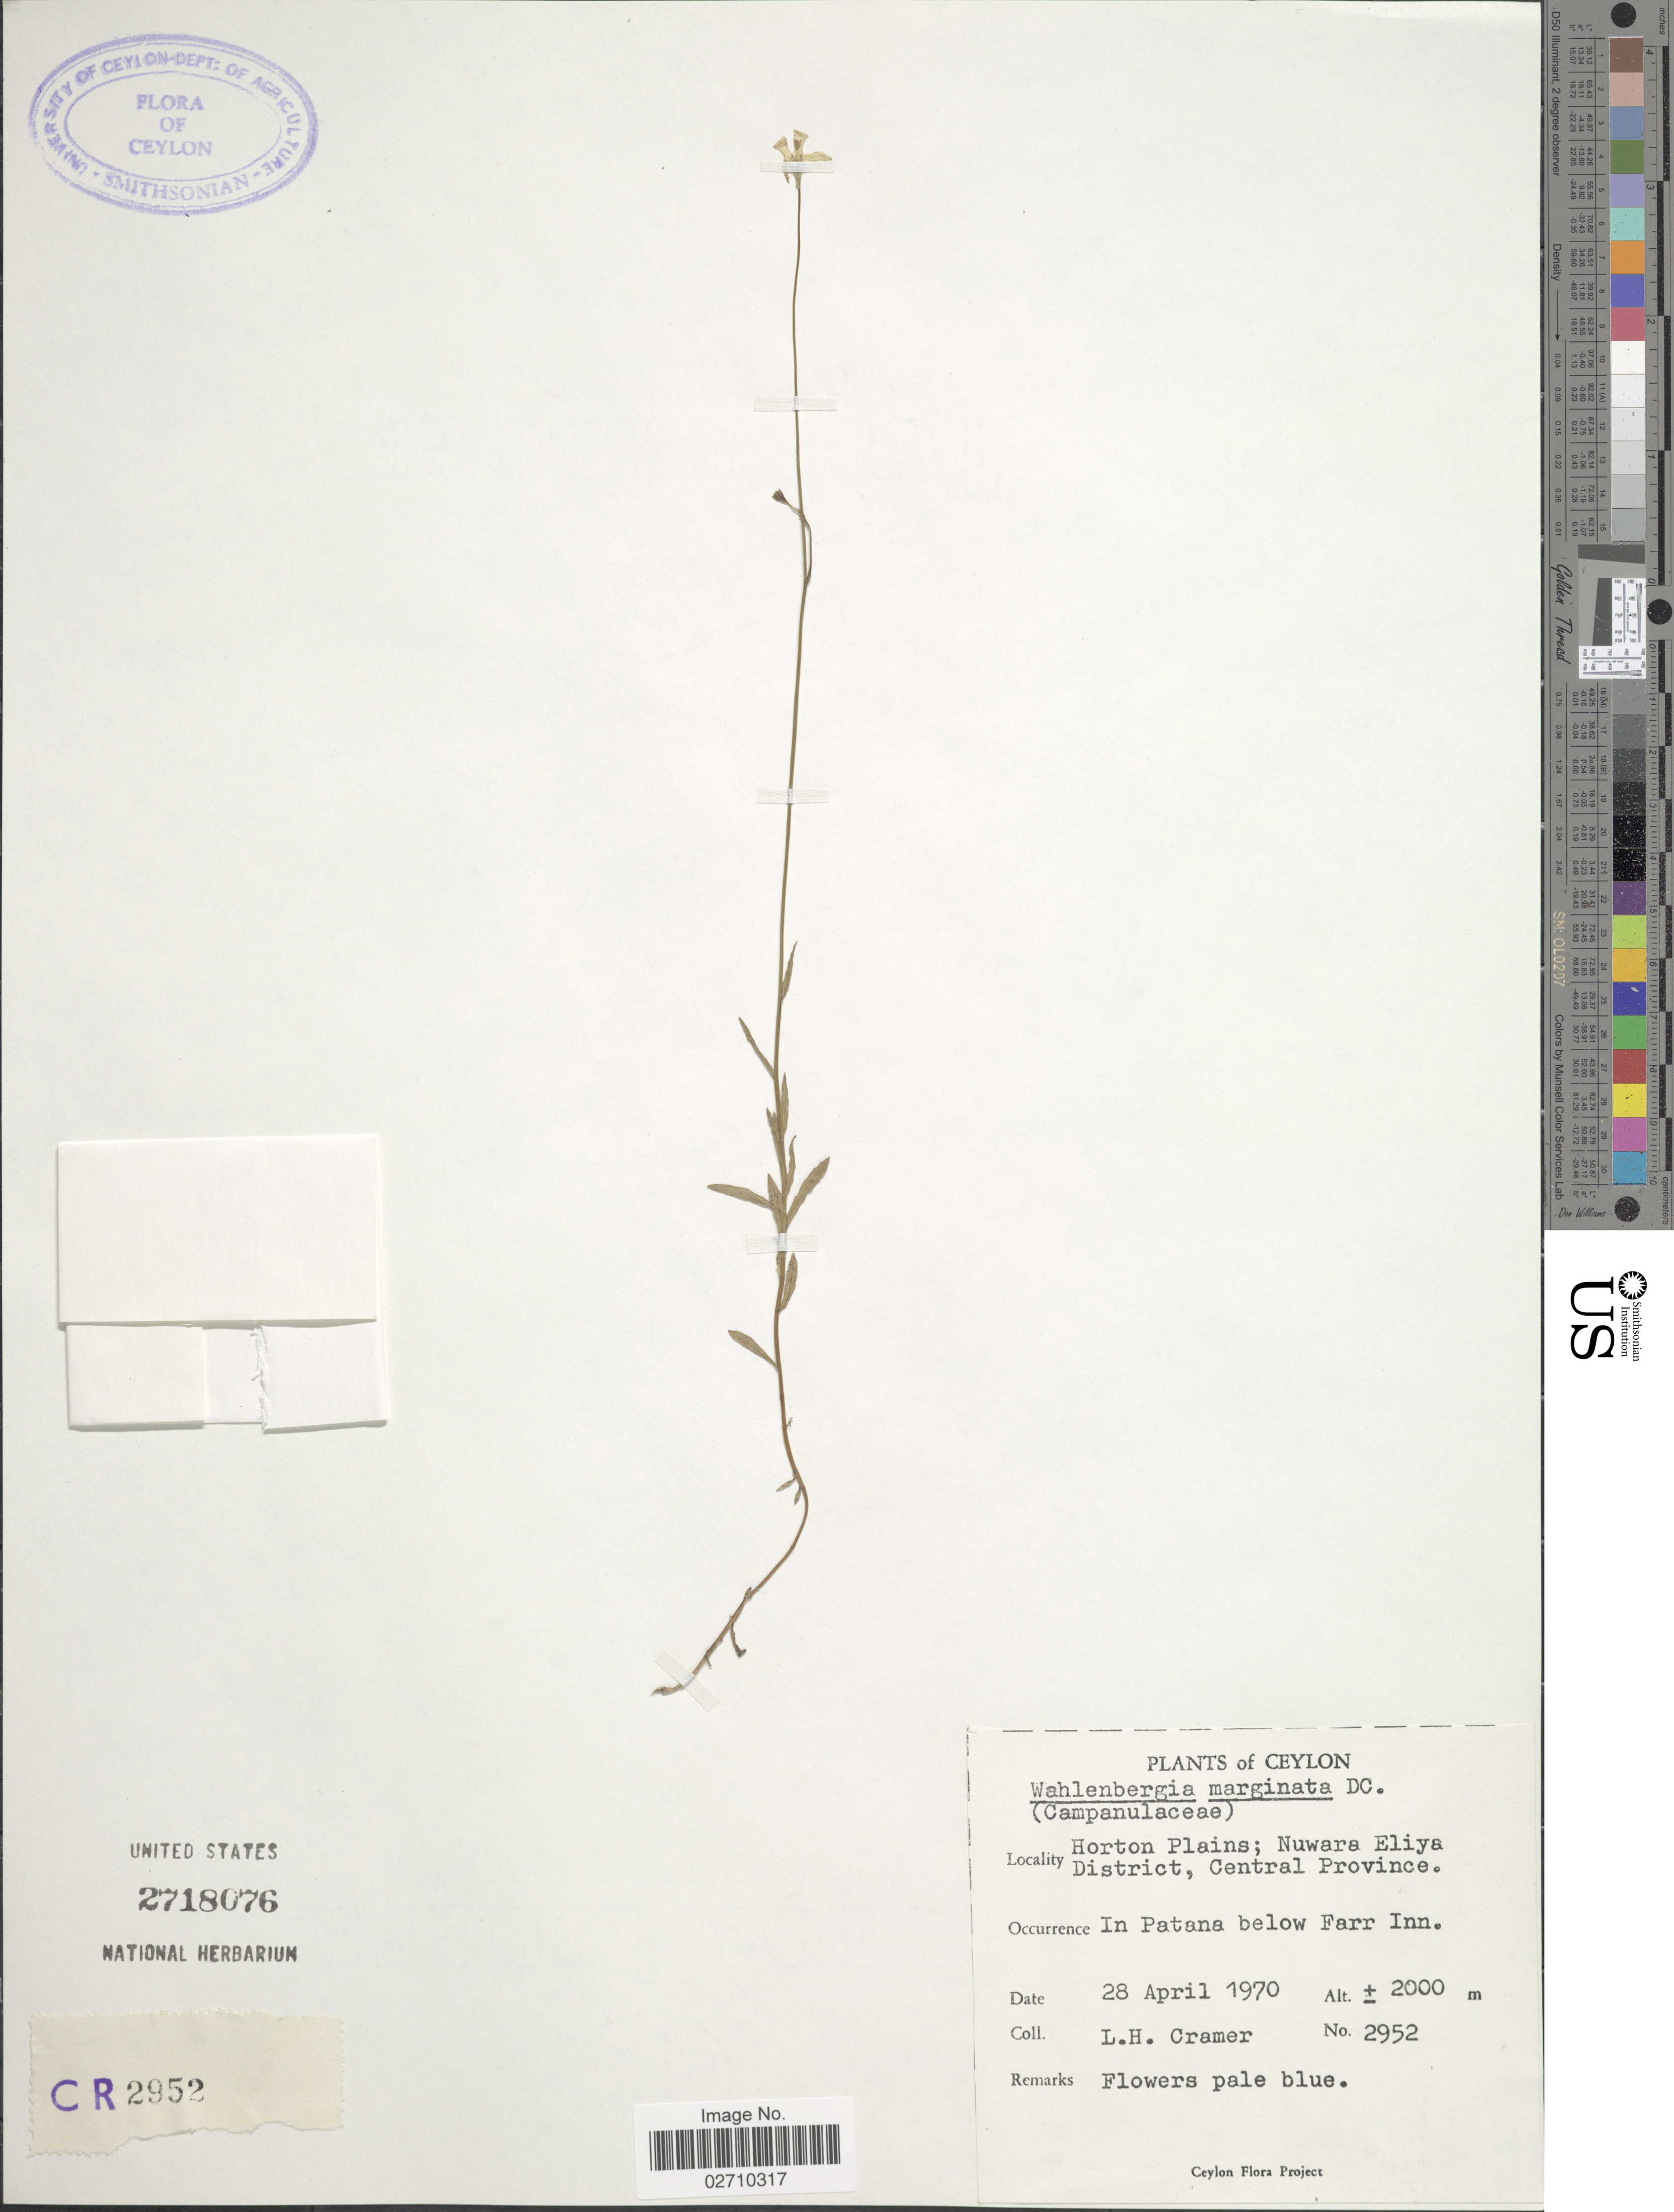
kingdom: Plantae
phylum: Tracheophyta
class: Magnoliopsida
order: Asterales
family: Campanulaceae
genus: Wahlenbergia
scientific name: Wahlenbergia marginata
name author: (Thunb.) A. DC.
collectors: L. H. Cramer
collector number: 2952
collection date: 1970-04-28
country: Sri Lanka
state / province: Central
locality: Ceylon. Horton Plains; Nuwara Eliya District. In Patana below Farr Inn.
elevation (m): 2000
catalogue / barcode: US 2718076